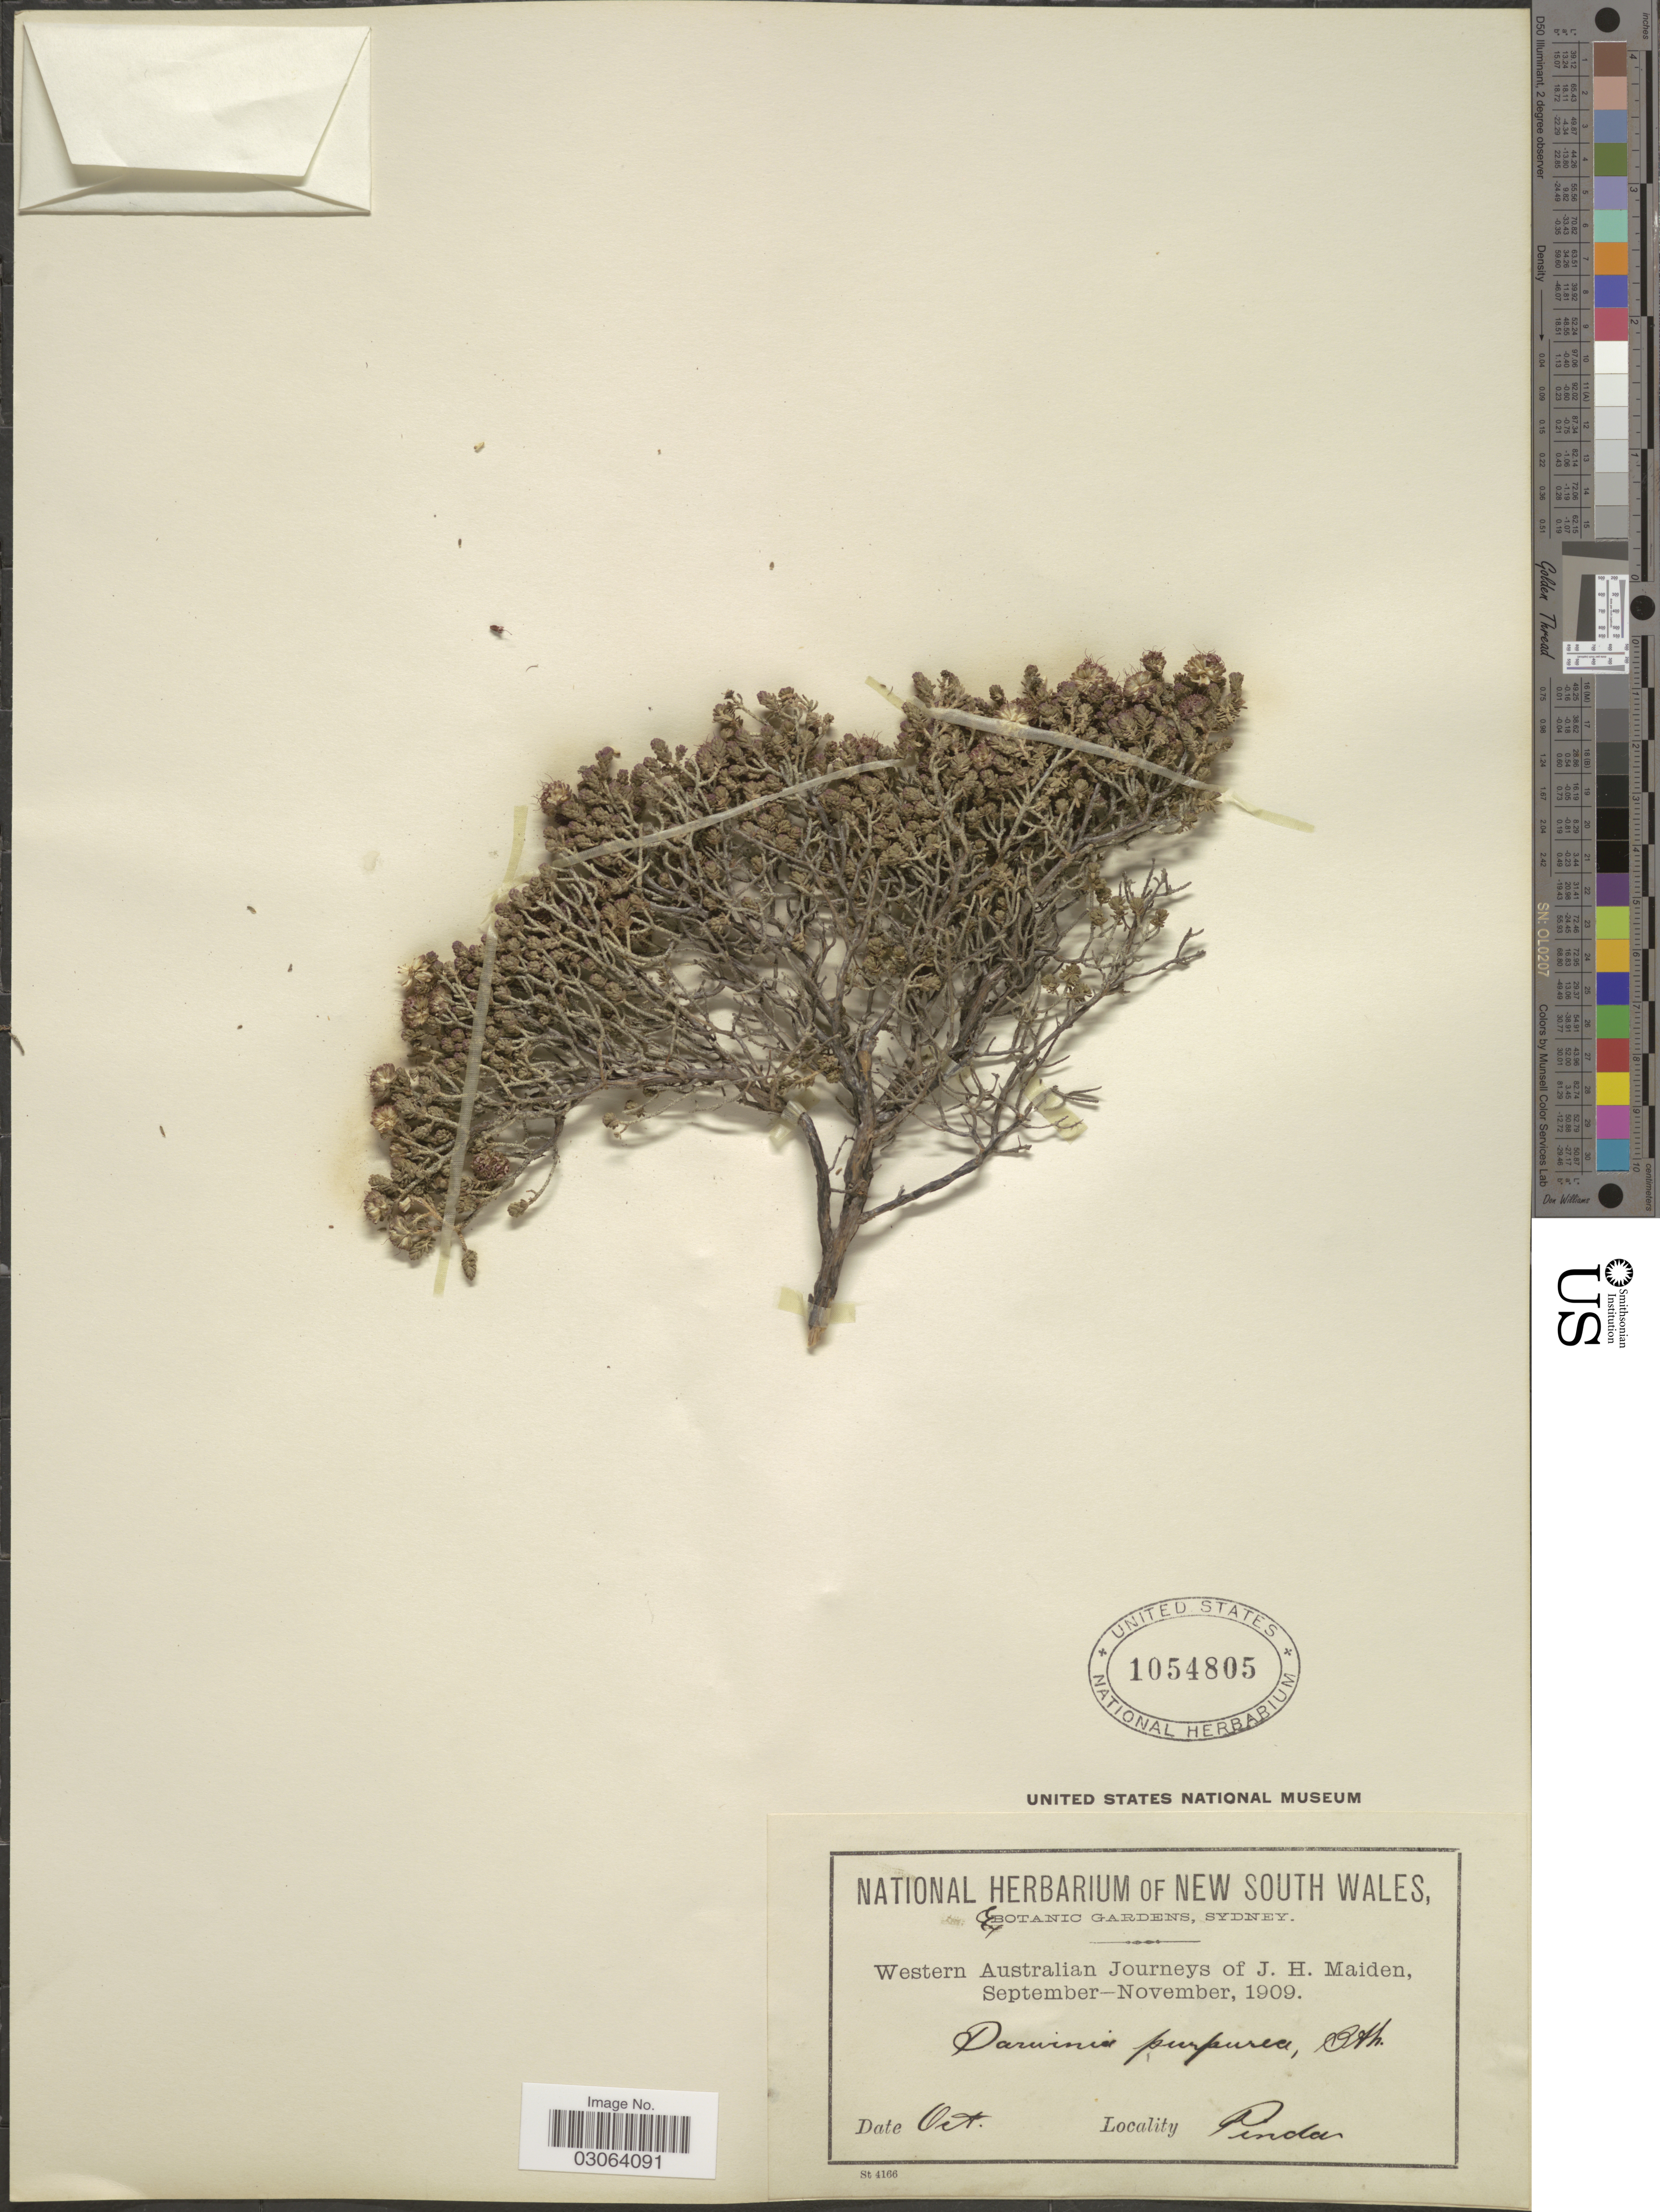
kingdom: Plantae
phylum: Tracheophyta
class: Magnoliopsida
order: Myrtales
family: Myrtaceae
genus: Darwinia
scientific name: Darwinia purpurea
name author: Benth.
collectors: J. Maiden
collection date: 1909-10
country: Australia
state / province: Western Australia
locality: Pinda.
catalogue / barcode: US 1054805